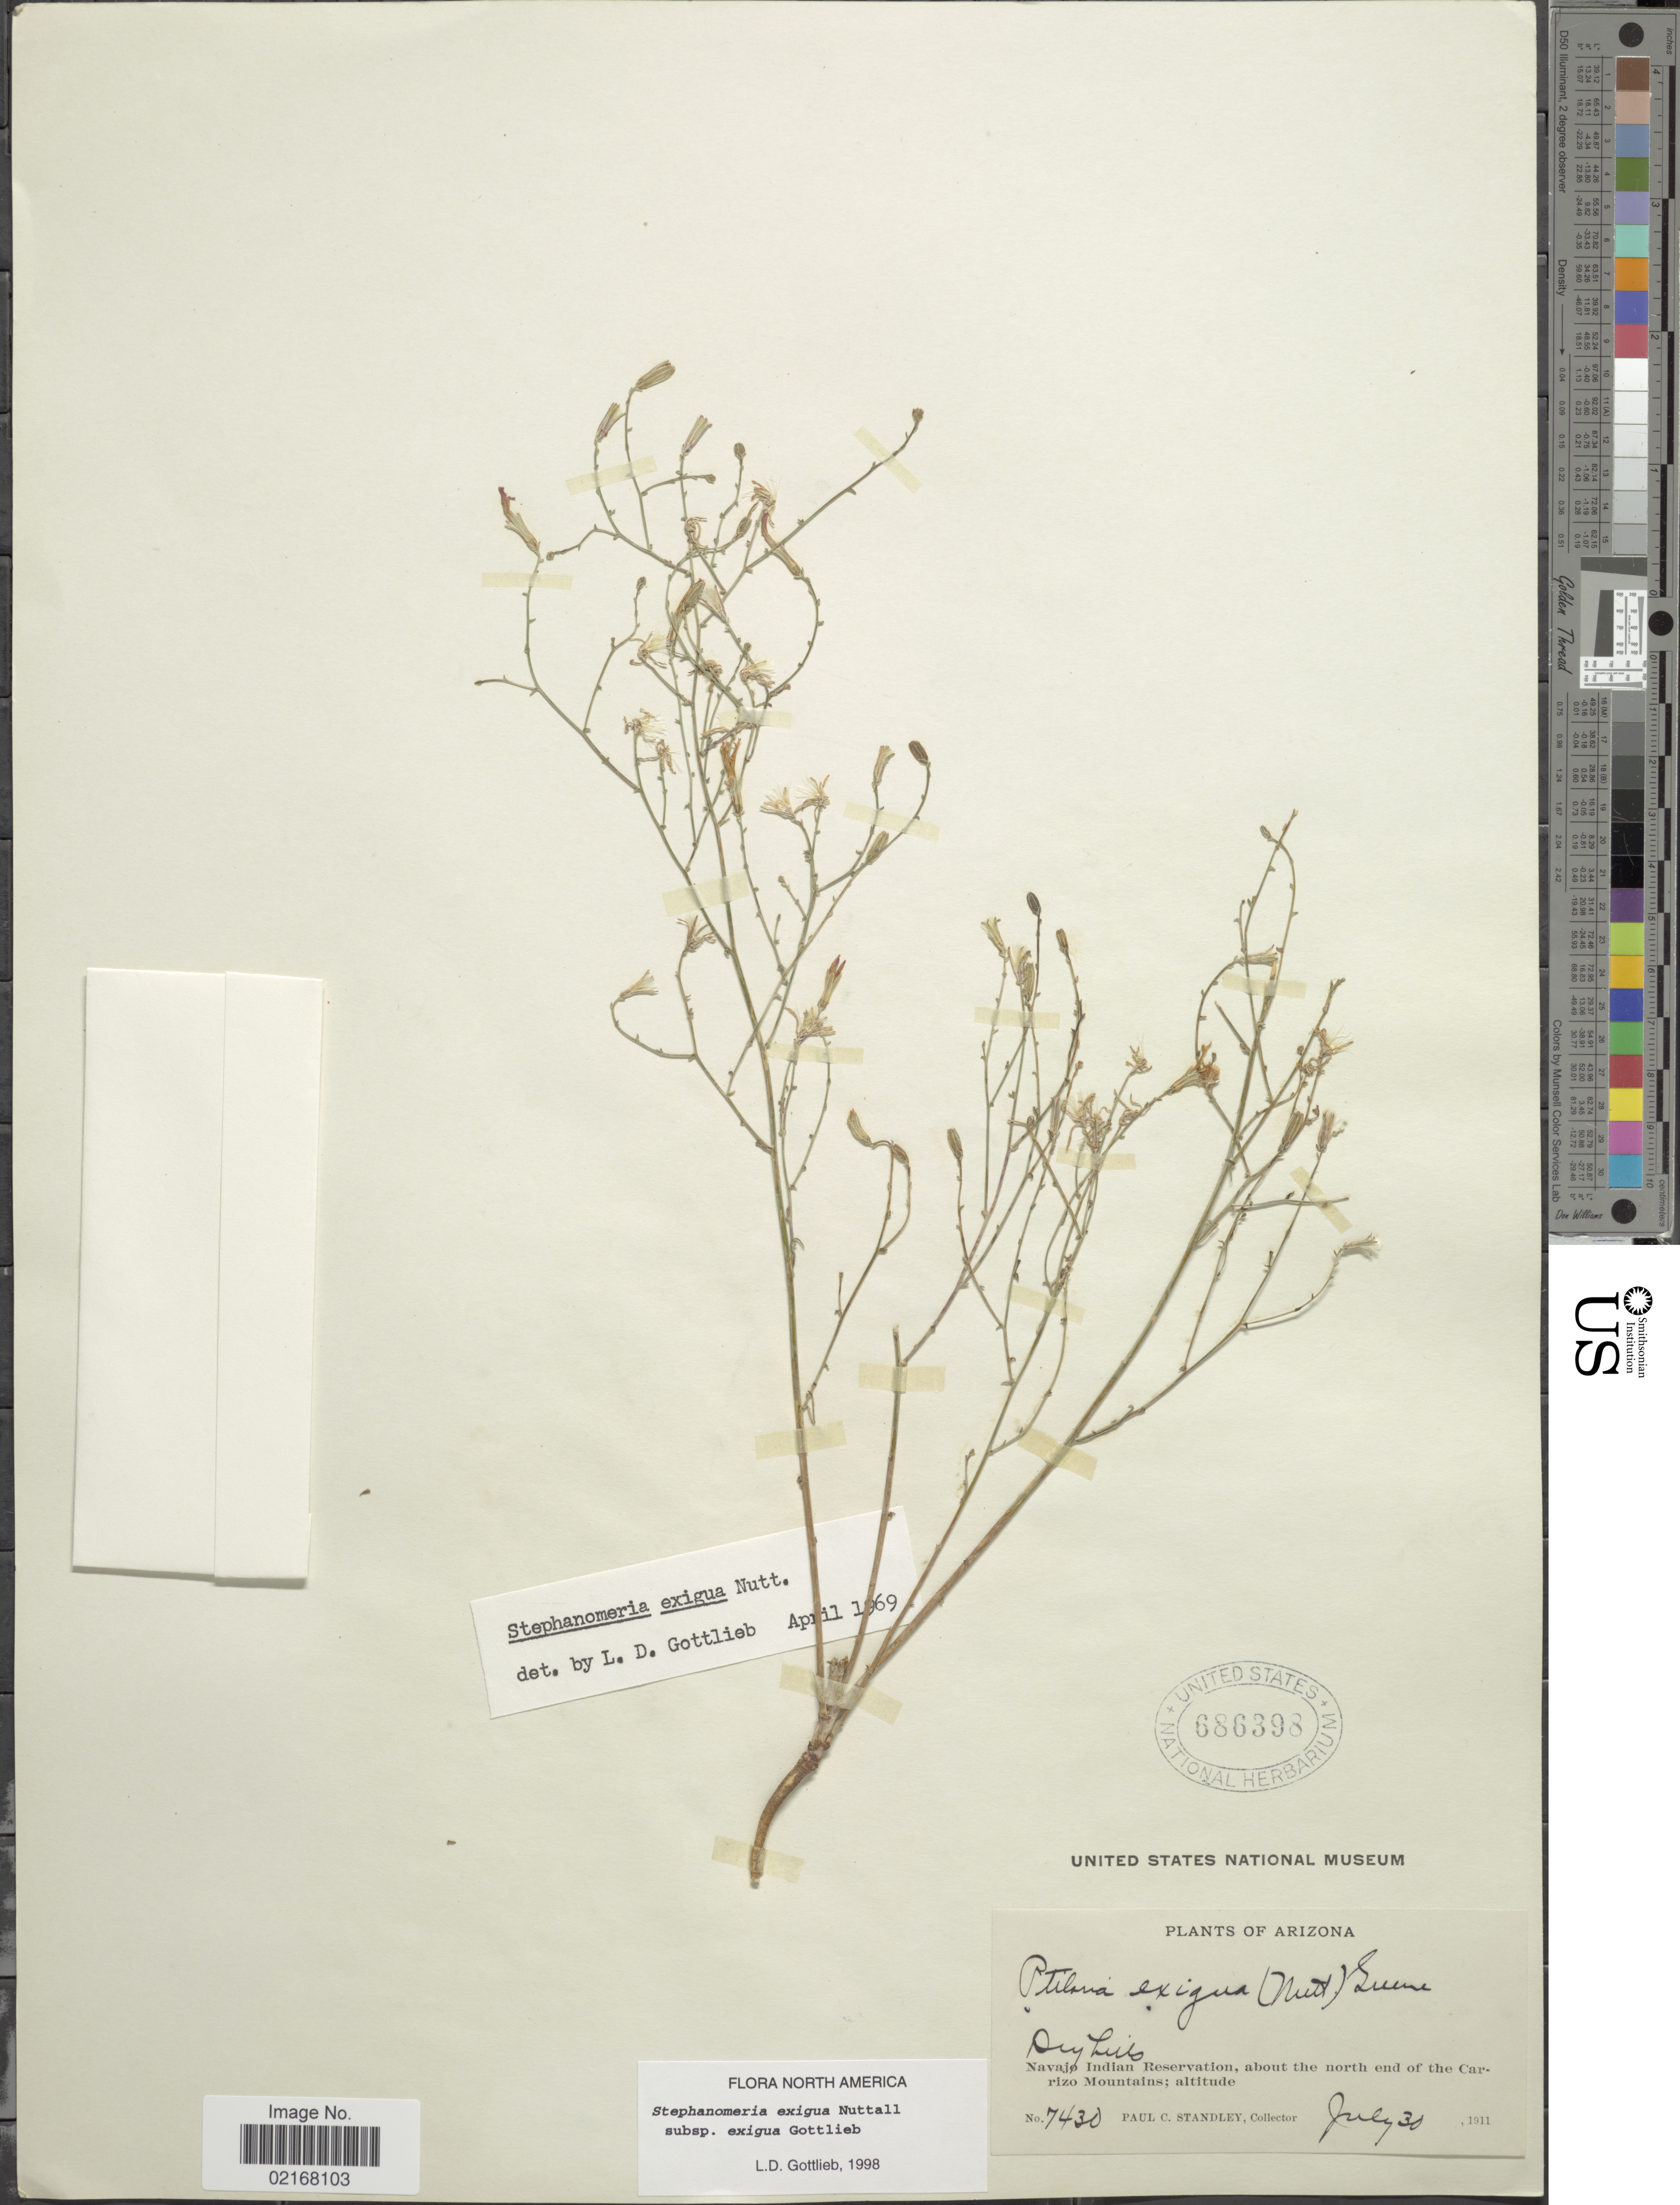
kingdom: Plantae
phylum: Tracheophyta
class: Magnoliopsida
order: Asterales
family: Asteraceae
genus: Stephanomeria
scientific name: Stephanomeria exigua subsp. exigua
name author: Nutt.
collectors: P. C. Standley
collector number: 7430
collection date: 1911-07-30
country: United States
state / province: Arizona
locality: Dry hills. Navajo Indian reservation, about the north end of the Carrizo Mountains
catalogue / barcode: US 686398